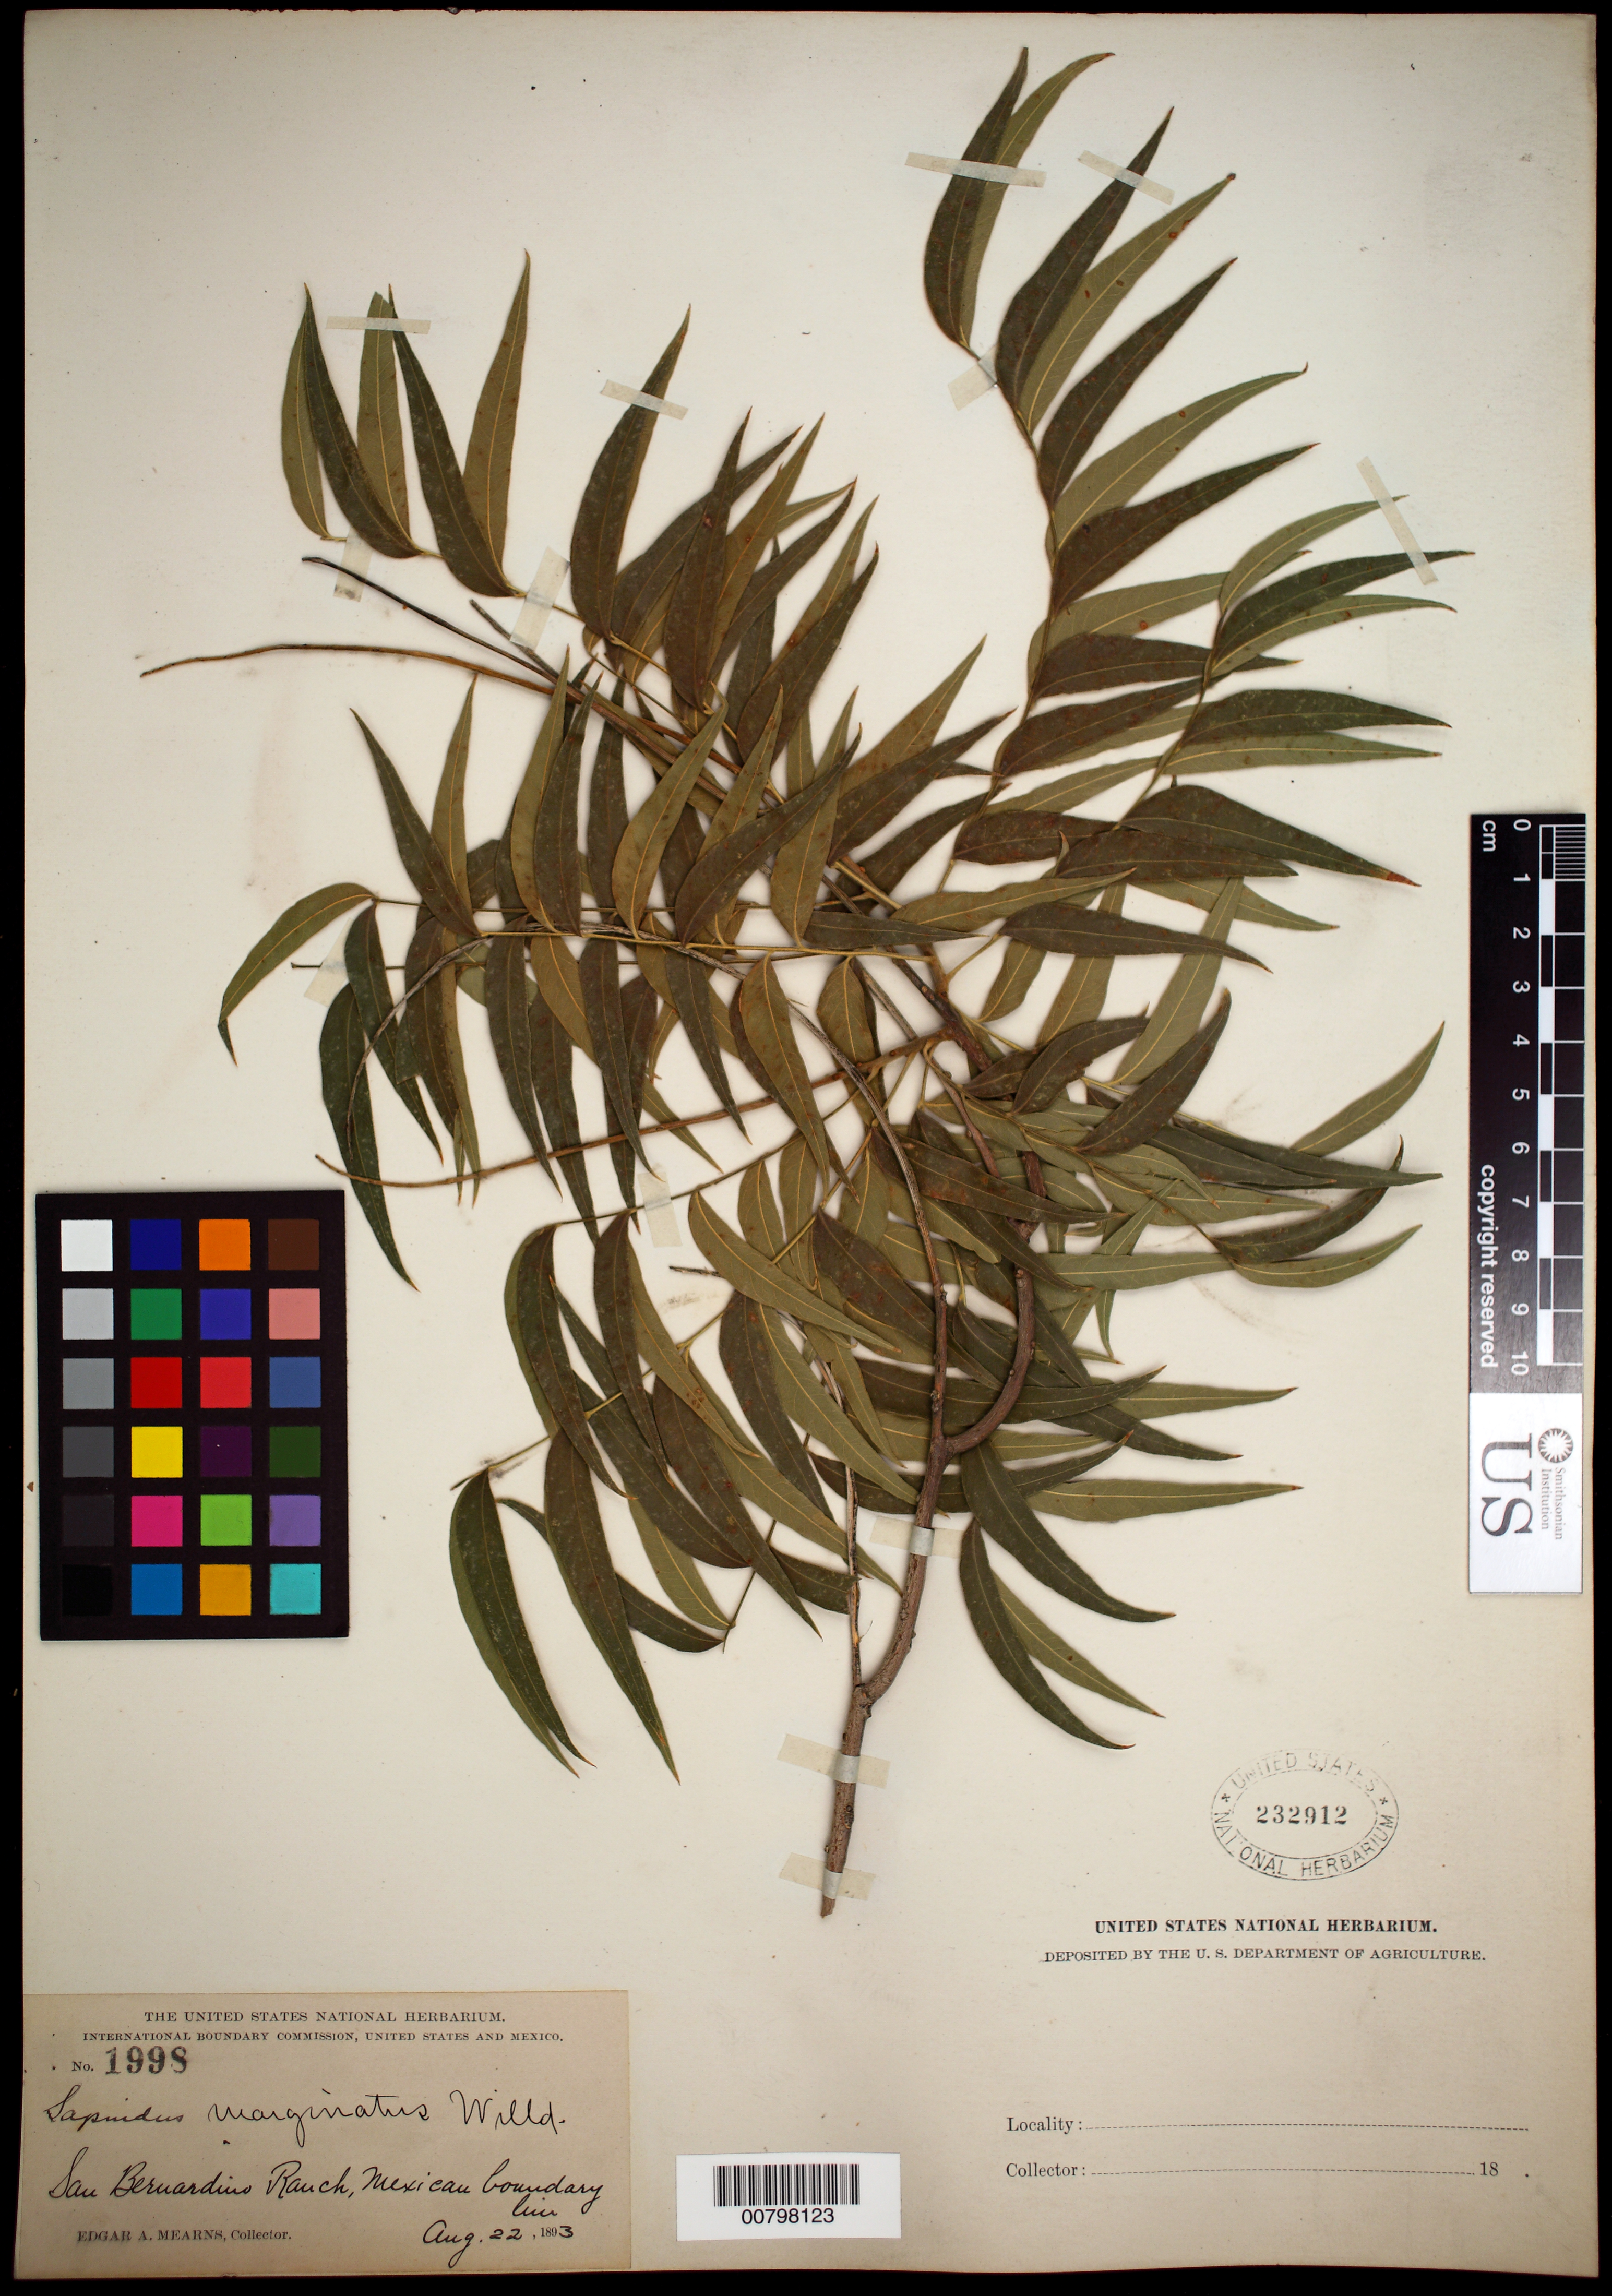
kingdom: Plantae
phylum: Tracheophyta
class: Magnoliopsida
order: Sapindales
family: Sapindaceae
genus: Sapindus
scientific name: Sapindus saponaria subsp. drummondii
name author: (Hook. & Arn.) A.E. Murray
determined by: Acevedo-Rodríguez, P., (BOT), Smithsonian Institution - National Museum of Natural History (UNITED STATES)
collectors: E. A. Mearns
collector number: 1998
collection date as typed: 22 Aug 1893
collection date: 1893-08-22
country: United States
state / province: New Mexico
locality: San Bernardino Ranch, Mexican boundary line.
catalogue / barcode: US 232912